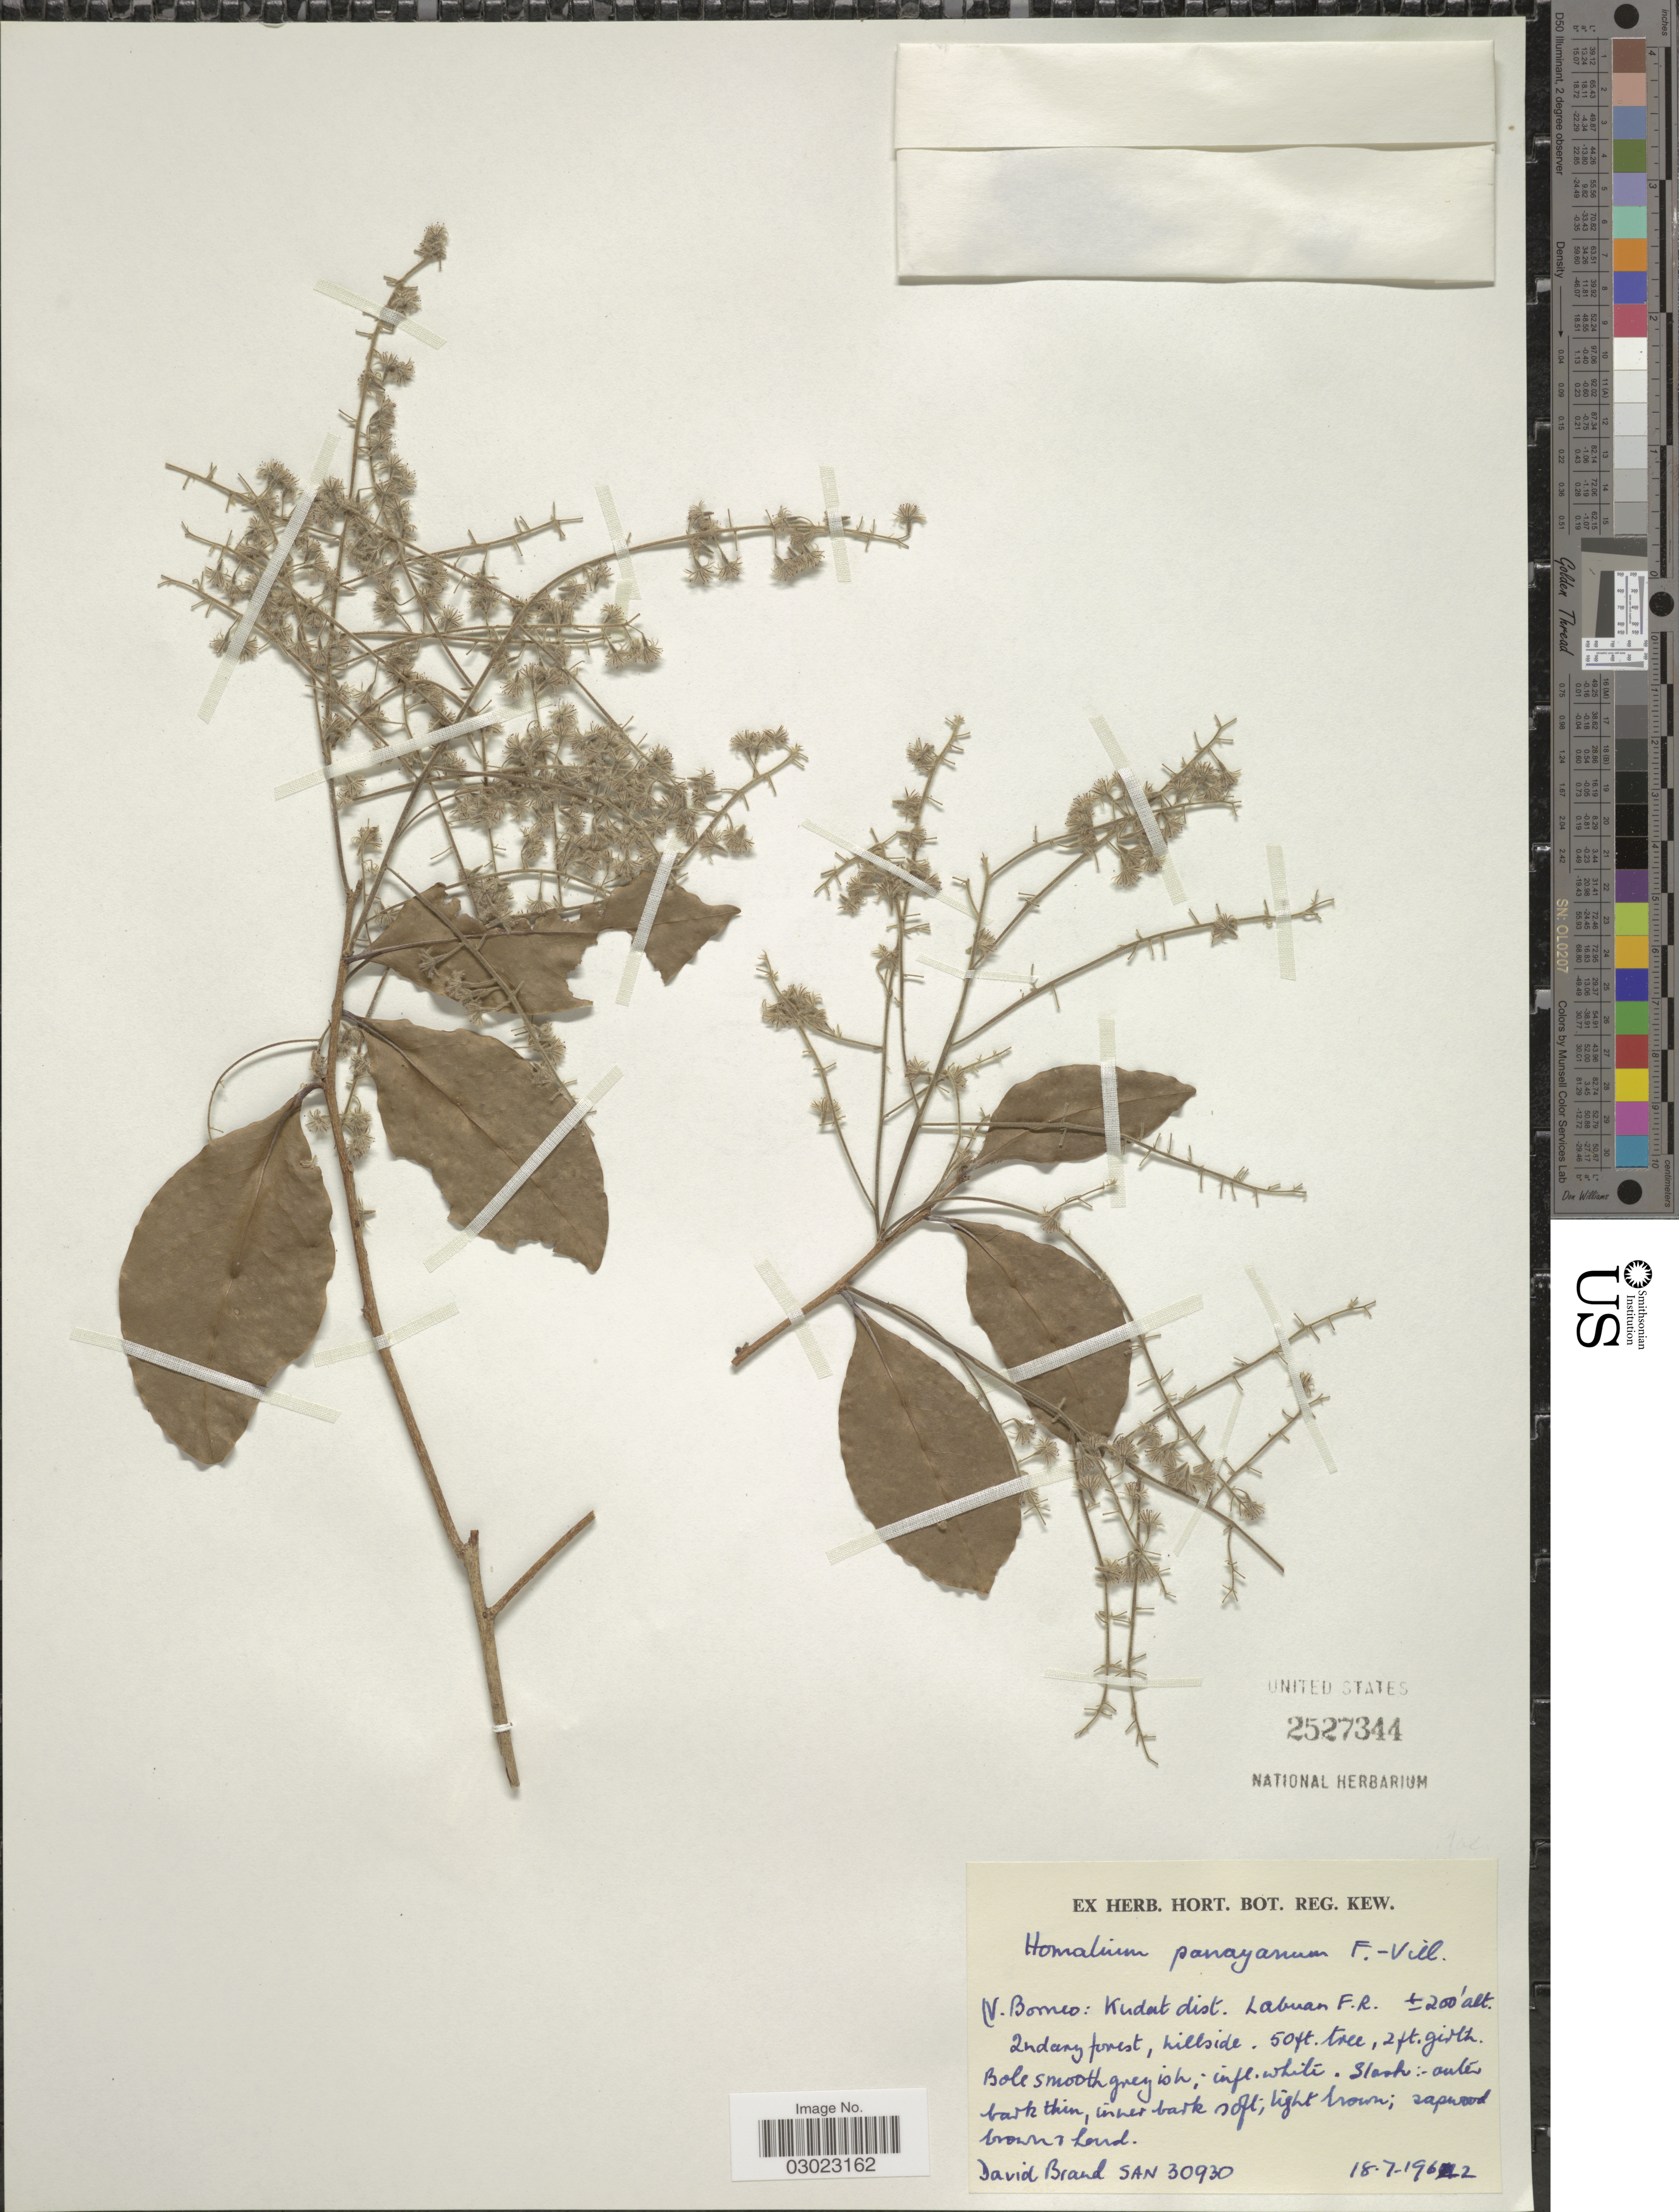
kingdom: Plantae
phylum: Tracheophyta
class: Magnoliopsida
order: Malpighiales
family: Salicaceae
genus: Homalium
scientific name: Homalium panayanum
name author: Fern.-Vill.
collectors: D. Brand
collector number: SAN30930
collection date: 1962-07-18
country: Malaysia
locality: N. Borneo: Kudat dist. Labuan F.R. Zudang [interpreted] forest.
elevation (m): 61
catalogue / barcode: US 2527344